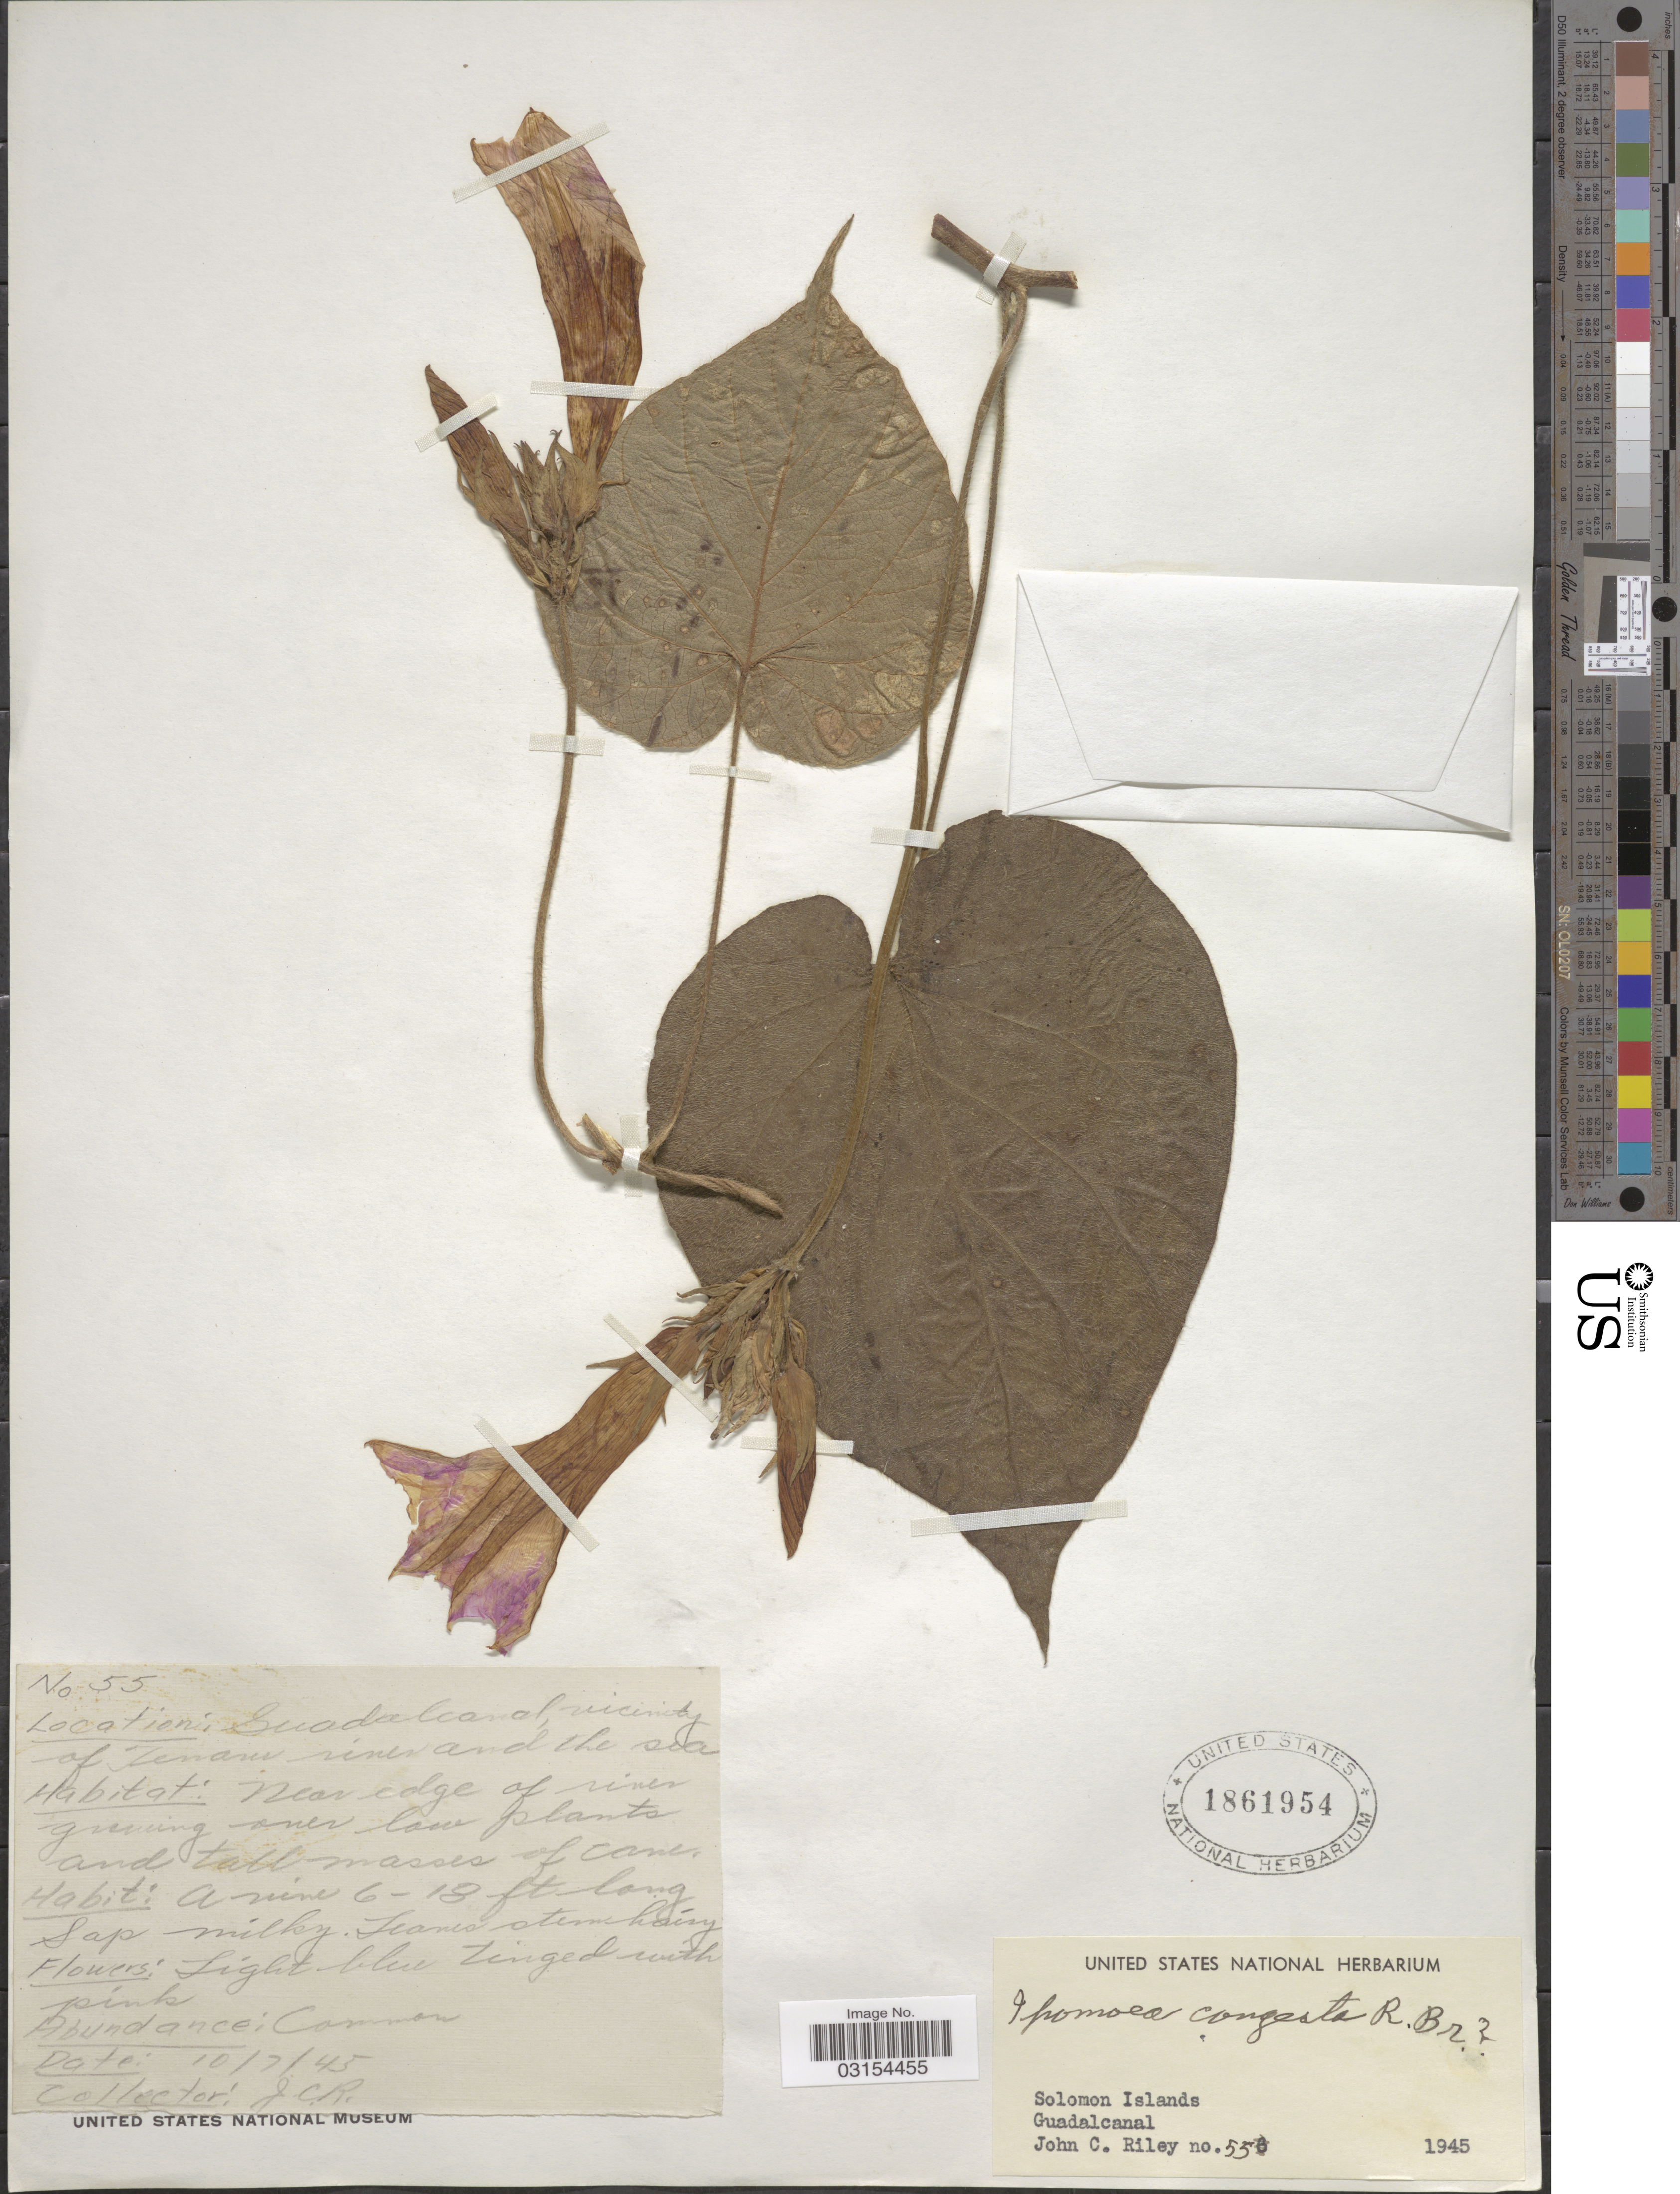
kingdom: Plantae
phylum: Tracheophyta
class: Magnoliopsida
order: Solanales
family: Convolvulaceae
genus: Ipomoea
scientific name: Ipomoea indica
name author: (Burm.) Merr.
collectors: J. Riley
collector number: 55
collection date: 1945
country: Solomon Islands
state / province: Solomon Islands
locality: Guadalcanal.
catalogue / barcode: US 1861954